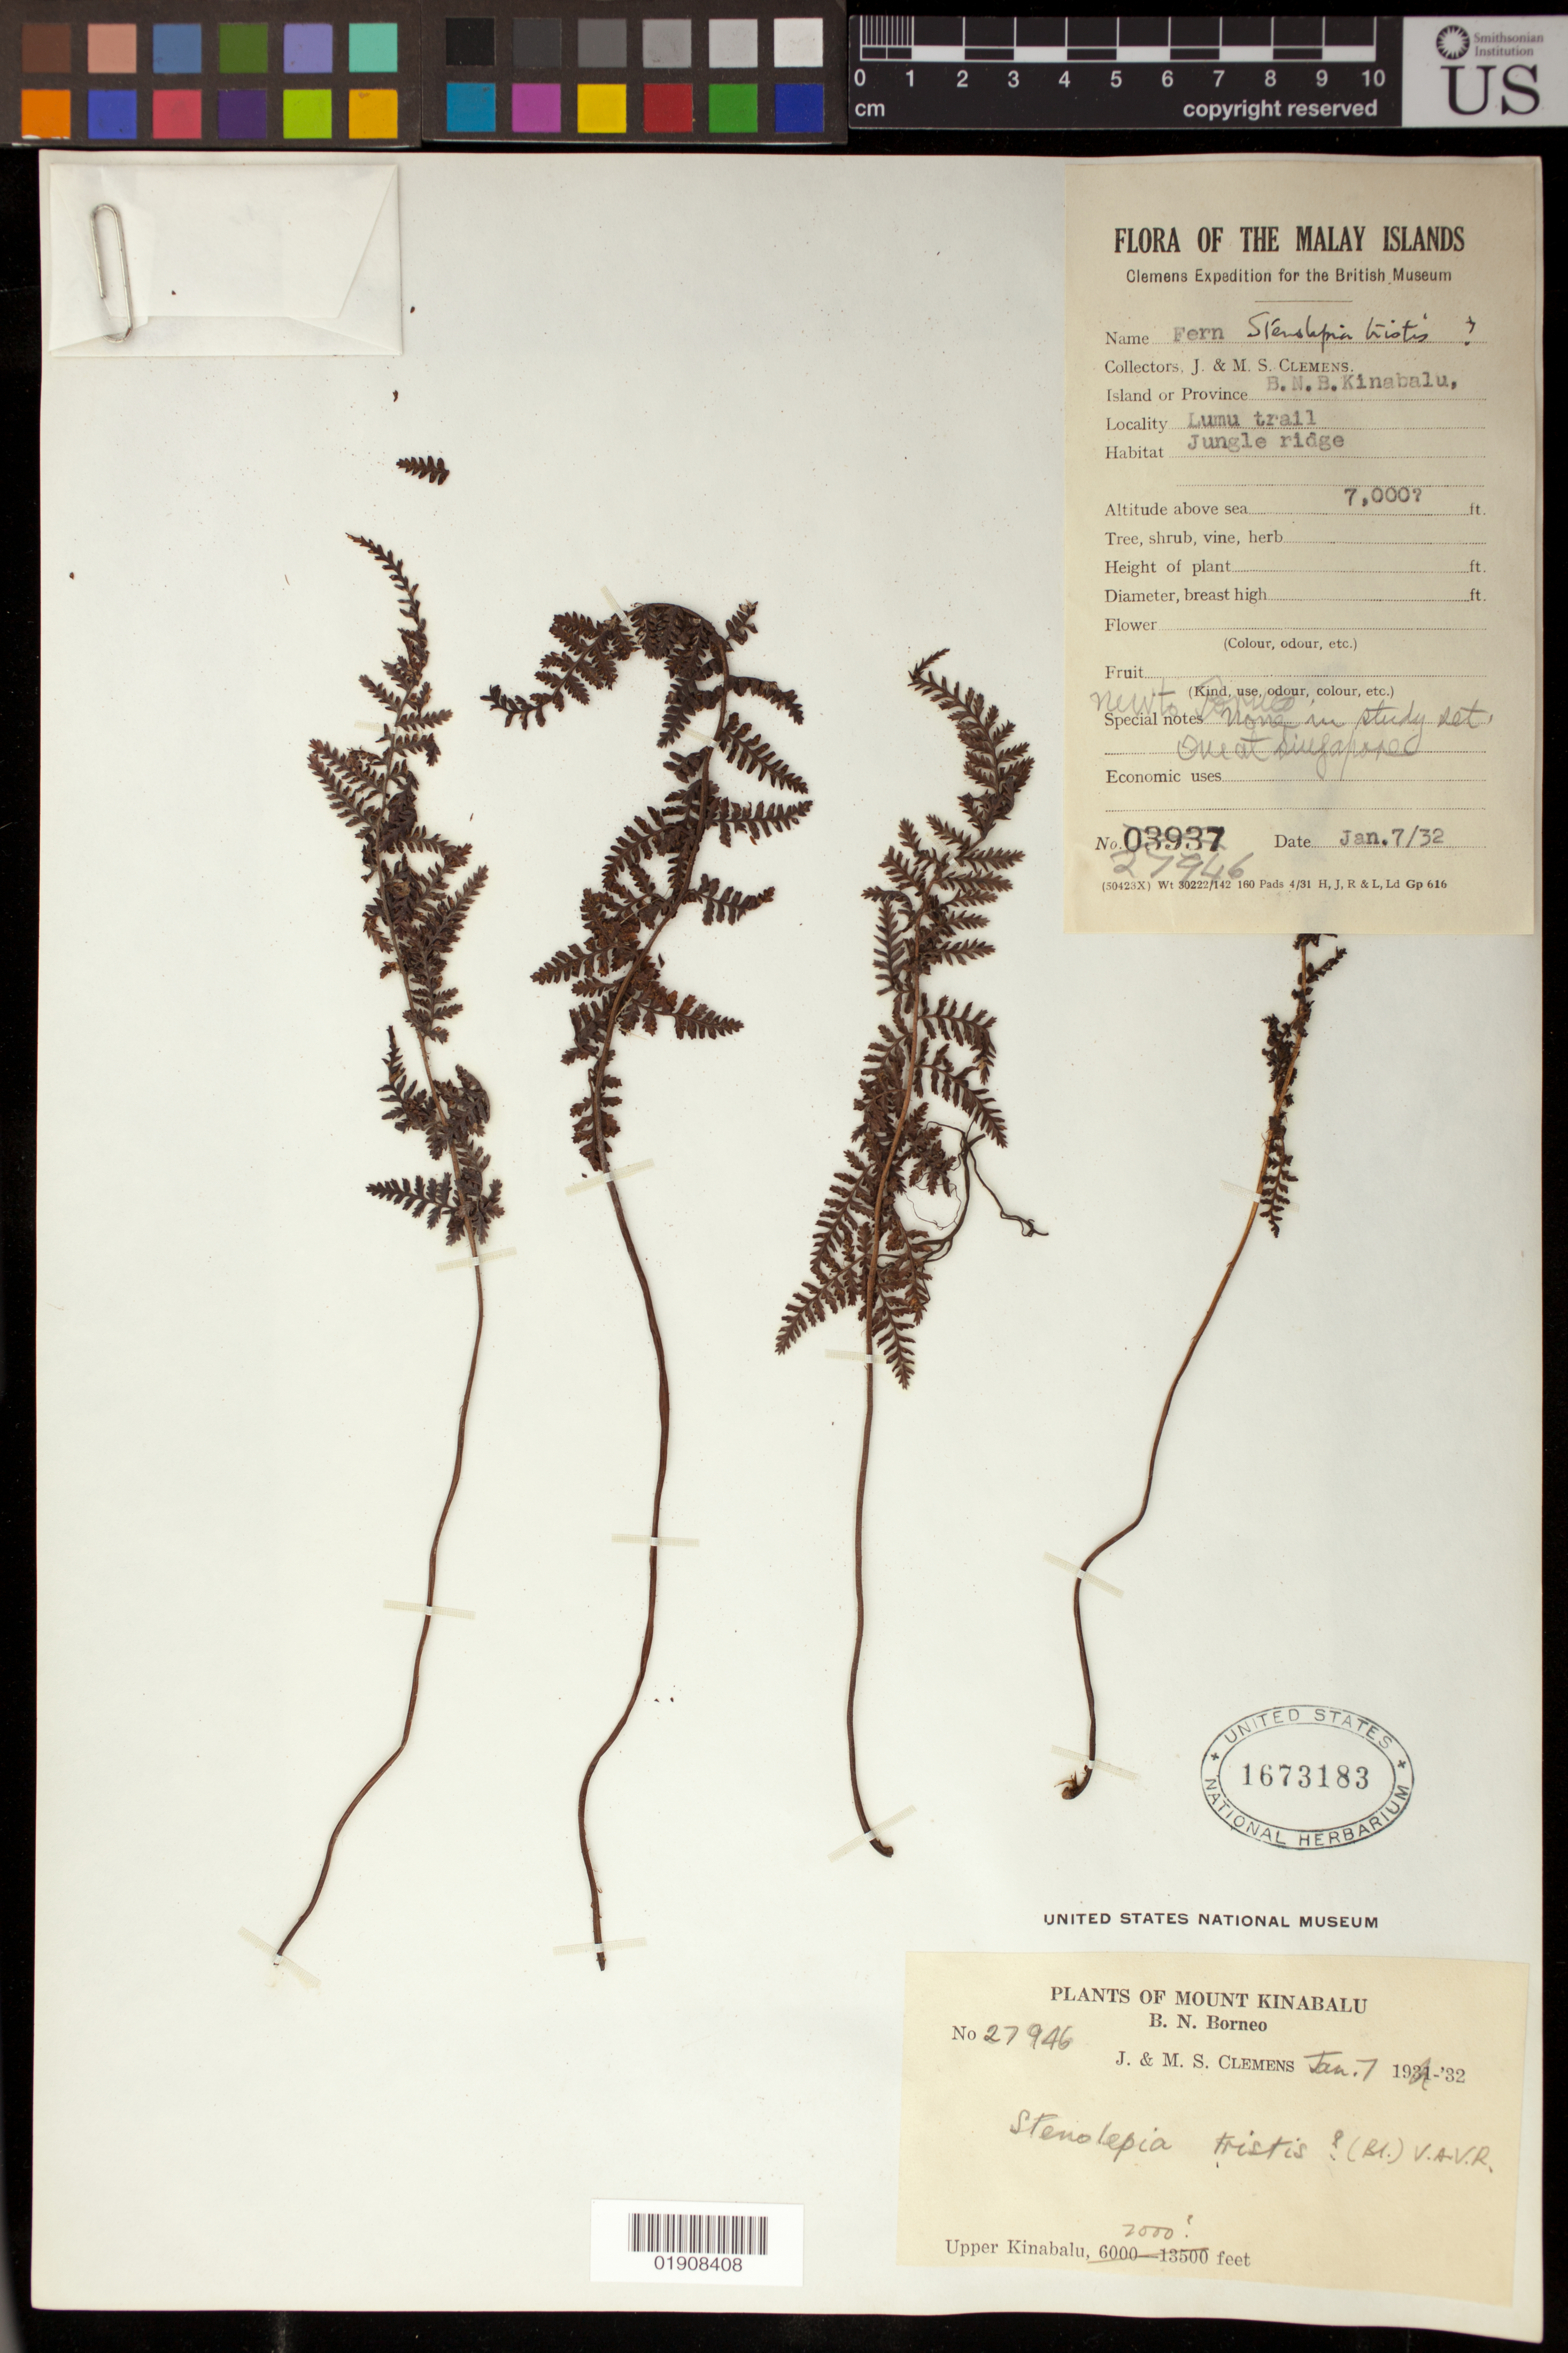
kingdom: Plantae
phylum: Tracheophyta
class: Polypodiopsida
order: Polypodiales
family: Dryopteridaceae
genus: Dryopteris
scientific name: Dryopteris hypolepidioides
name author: Rosenst.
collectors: J. Clemens & M. S. Clemens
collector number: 27946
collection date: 1932-01-07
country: Malaysia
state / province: Sabah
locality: Mount Kinabalu, B. N. Borneo, Upper Kinabalu, Lumu trail.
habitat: Jungle ridge.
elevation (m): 2134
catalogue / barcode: US 1673183